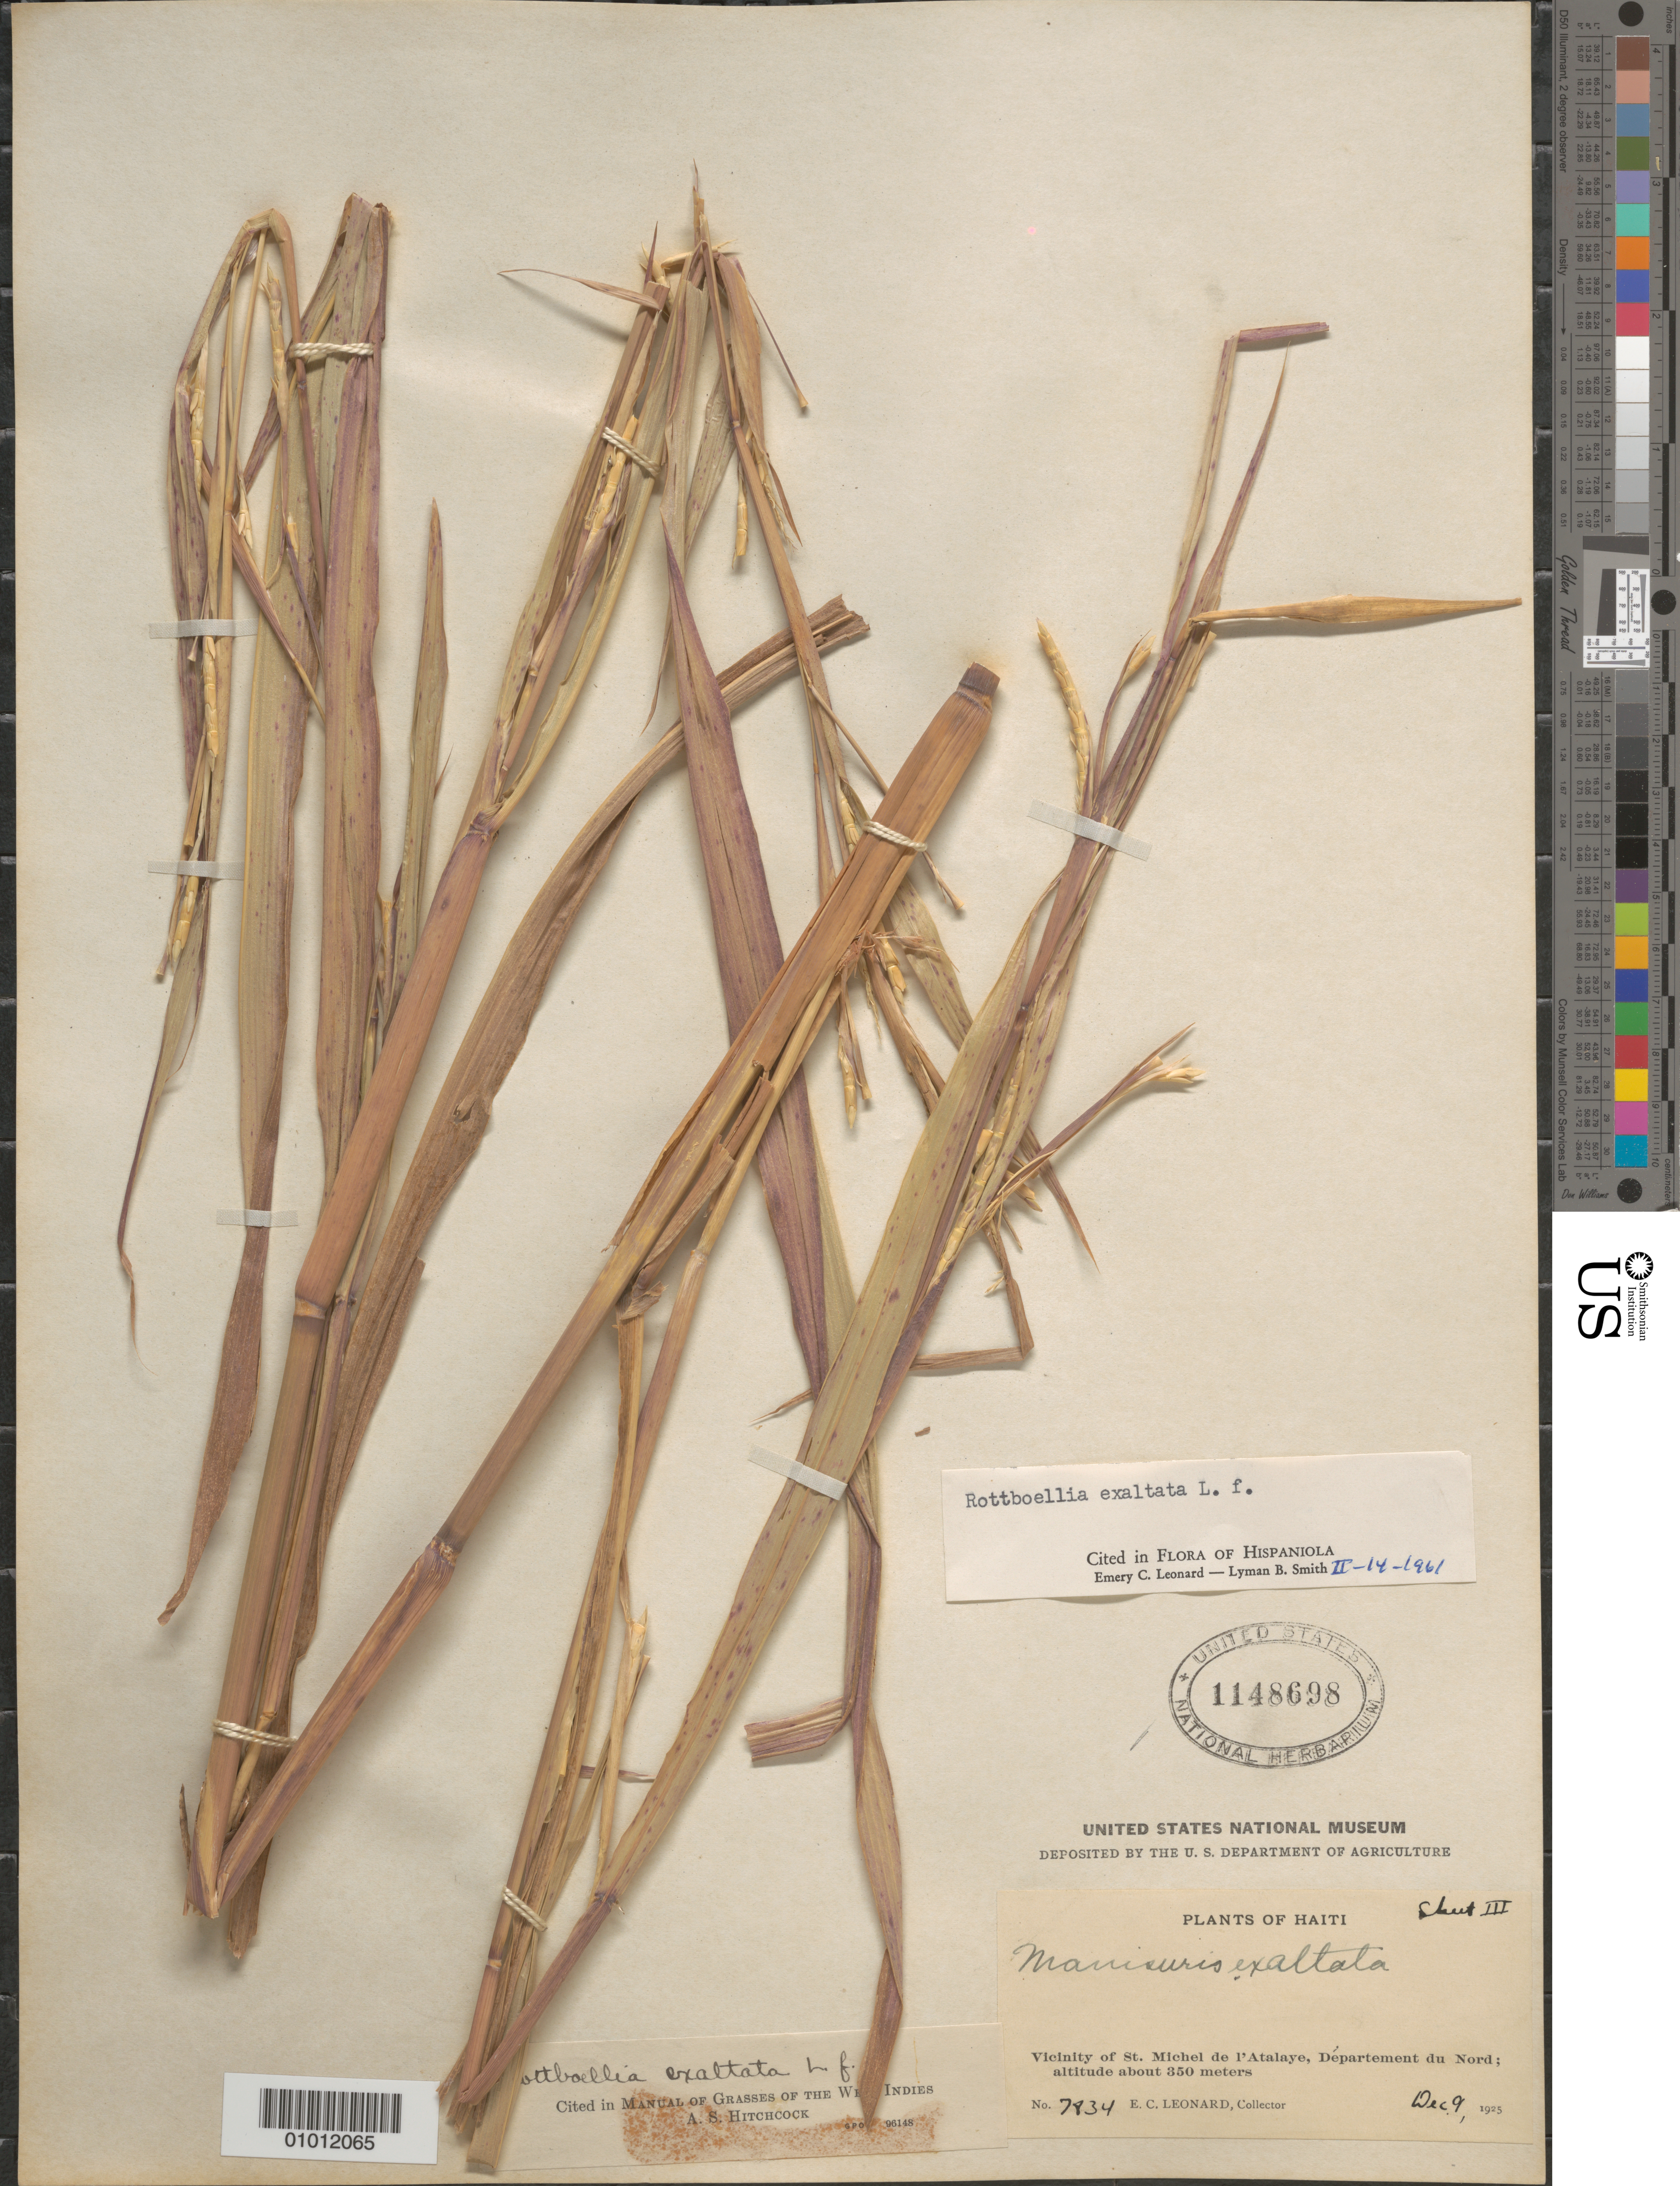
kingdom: Plantae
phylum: Tracheophyta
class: Liliopsida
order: Poales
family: Poaceae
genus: Rottboellia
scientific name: Rottboellia cochinchinensis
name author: (Lour.) Clayton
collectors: E. C. Leonard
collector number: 7834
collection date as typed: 09 Dec 1925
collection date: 1925-12-09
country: Haiti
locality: Vic. of St. Michel de l/Atalaye, Dept. du Nord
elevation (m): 350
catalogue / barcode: US 114698